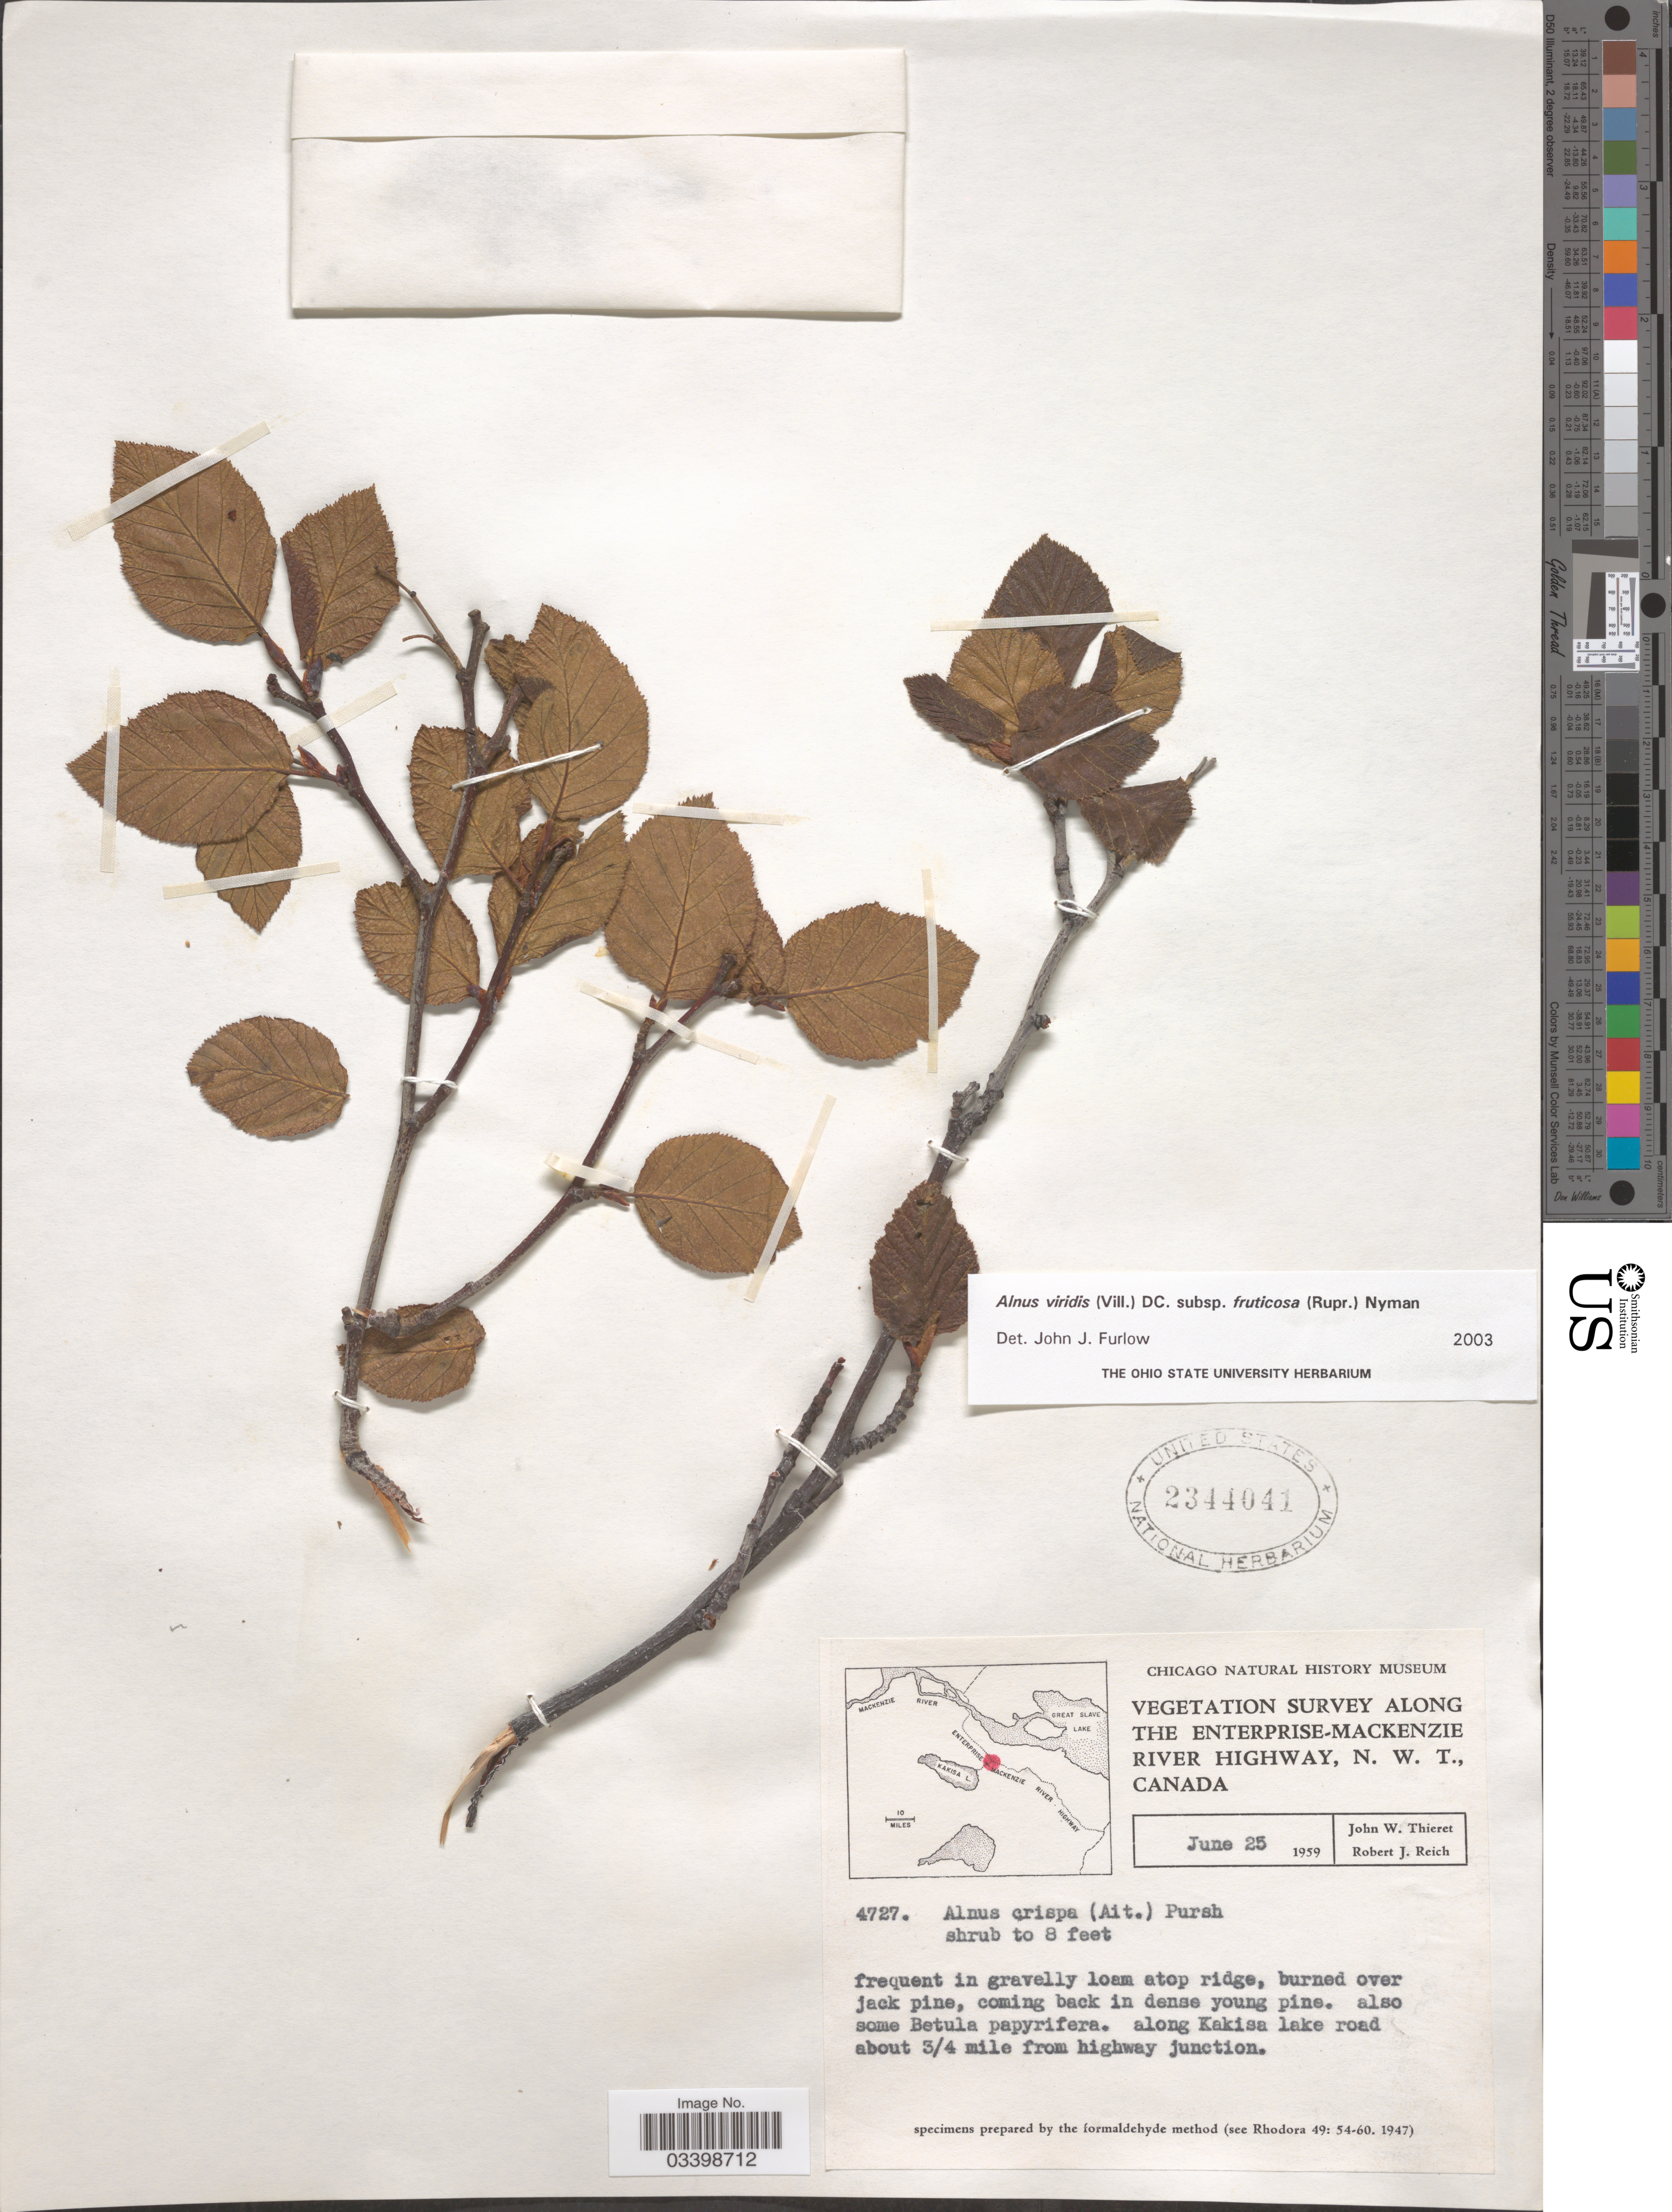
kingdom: Plantae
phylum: Tracheophyta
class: Magnoliopsida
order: Fagales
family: Betulaceae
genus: Alnus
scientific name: Alnus viridis subsp. fruticosa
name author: (Rupr.) Nyman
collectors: J. W. Thieret & R. Reich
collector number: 4727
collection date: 1959-06-25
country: Canada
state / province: Northwest Territories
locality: Vegetation Survey along The Enterprise-Mackenzie River Highway. Along Kakisa Lake road about ¾ mile from highway junction.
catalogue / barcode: US 2344041